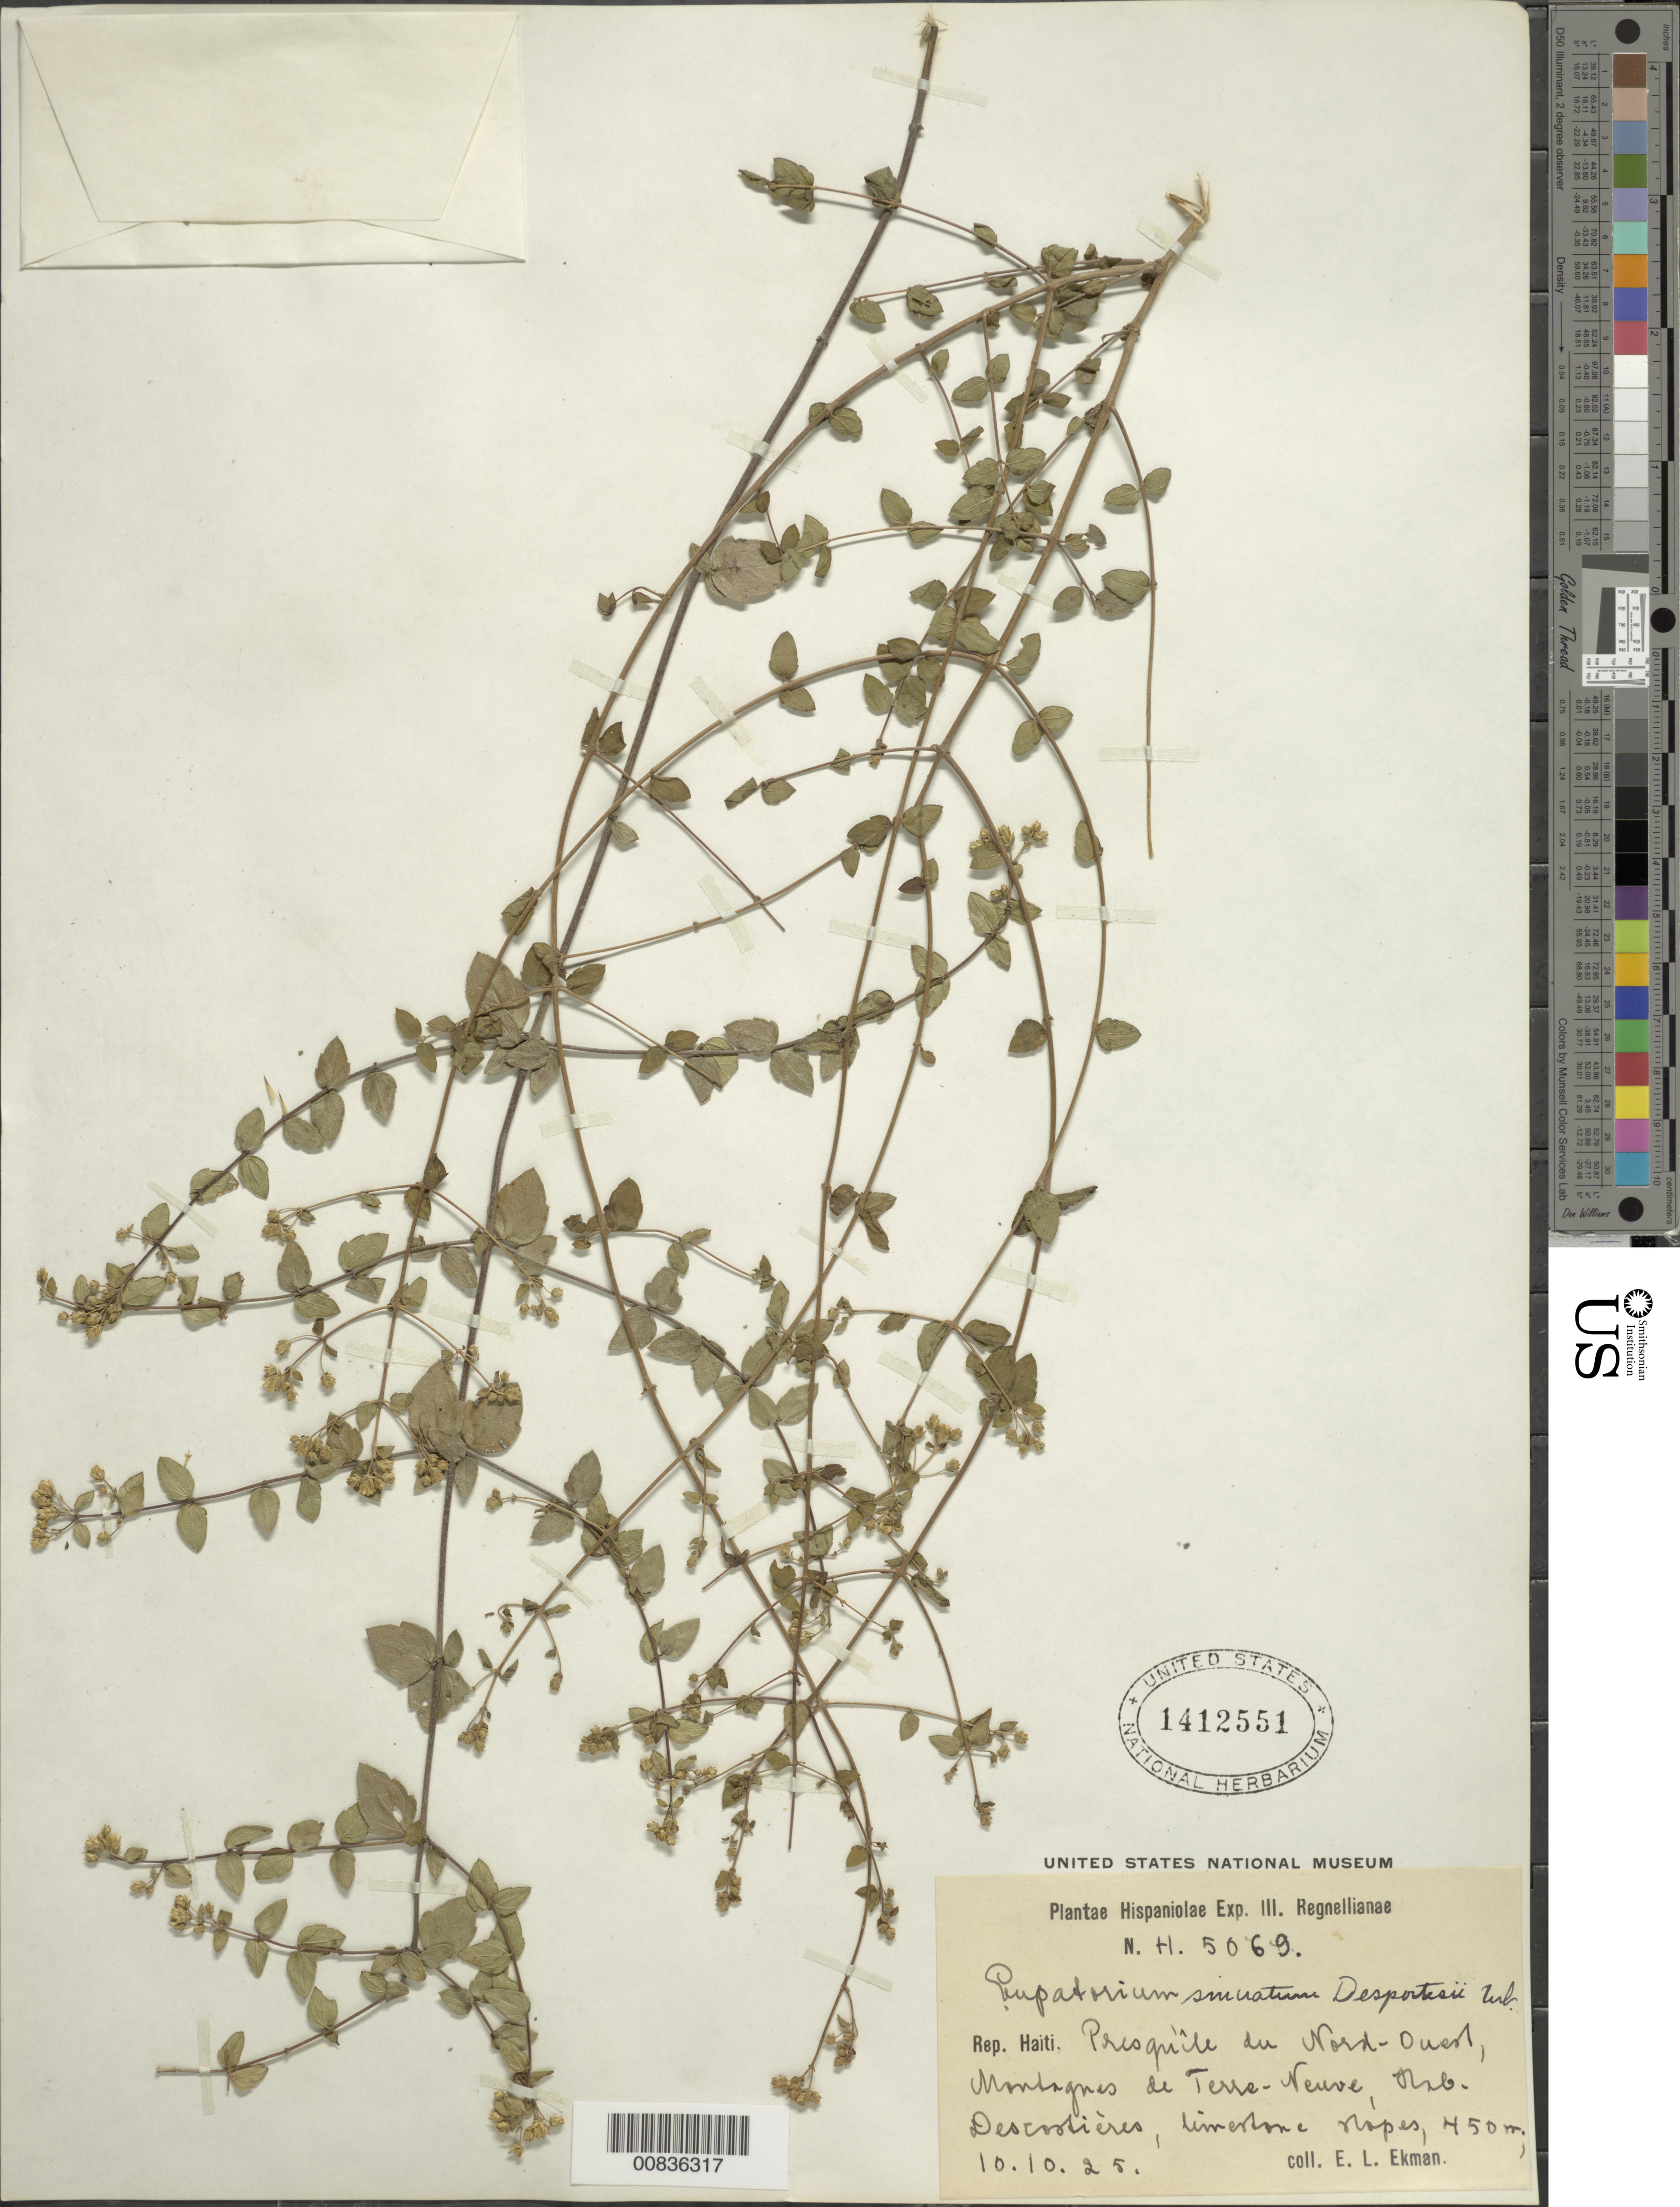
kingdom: Plantae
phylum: Tracheophyta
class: Magnoliopsida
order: Asterales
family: Asteraceae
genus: Chromolaena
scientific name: Chromolaena sinuata var. desportesii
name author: Urb.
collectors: E. L. Ekman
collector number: H 5069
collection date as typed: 10 Oct 1925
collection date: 1925-10-10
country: Haiti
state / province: Nord-Ouest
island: Hispaniola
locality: Montagnes de Terre-Neuve, Hab-Descostières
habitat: Limestone slopes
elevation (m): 450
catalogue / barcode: US 1412551